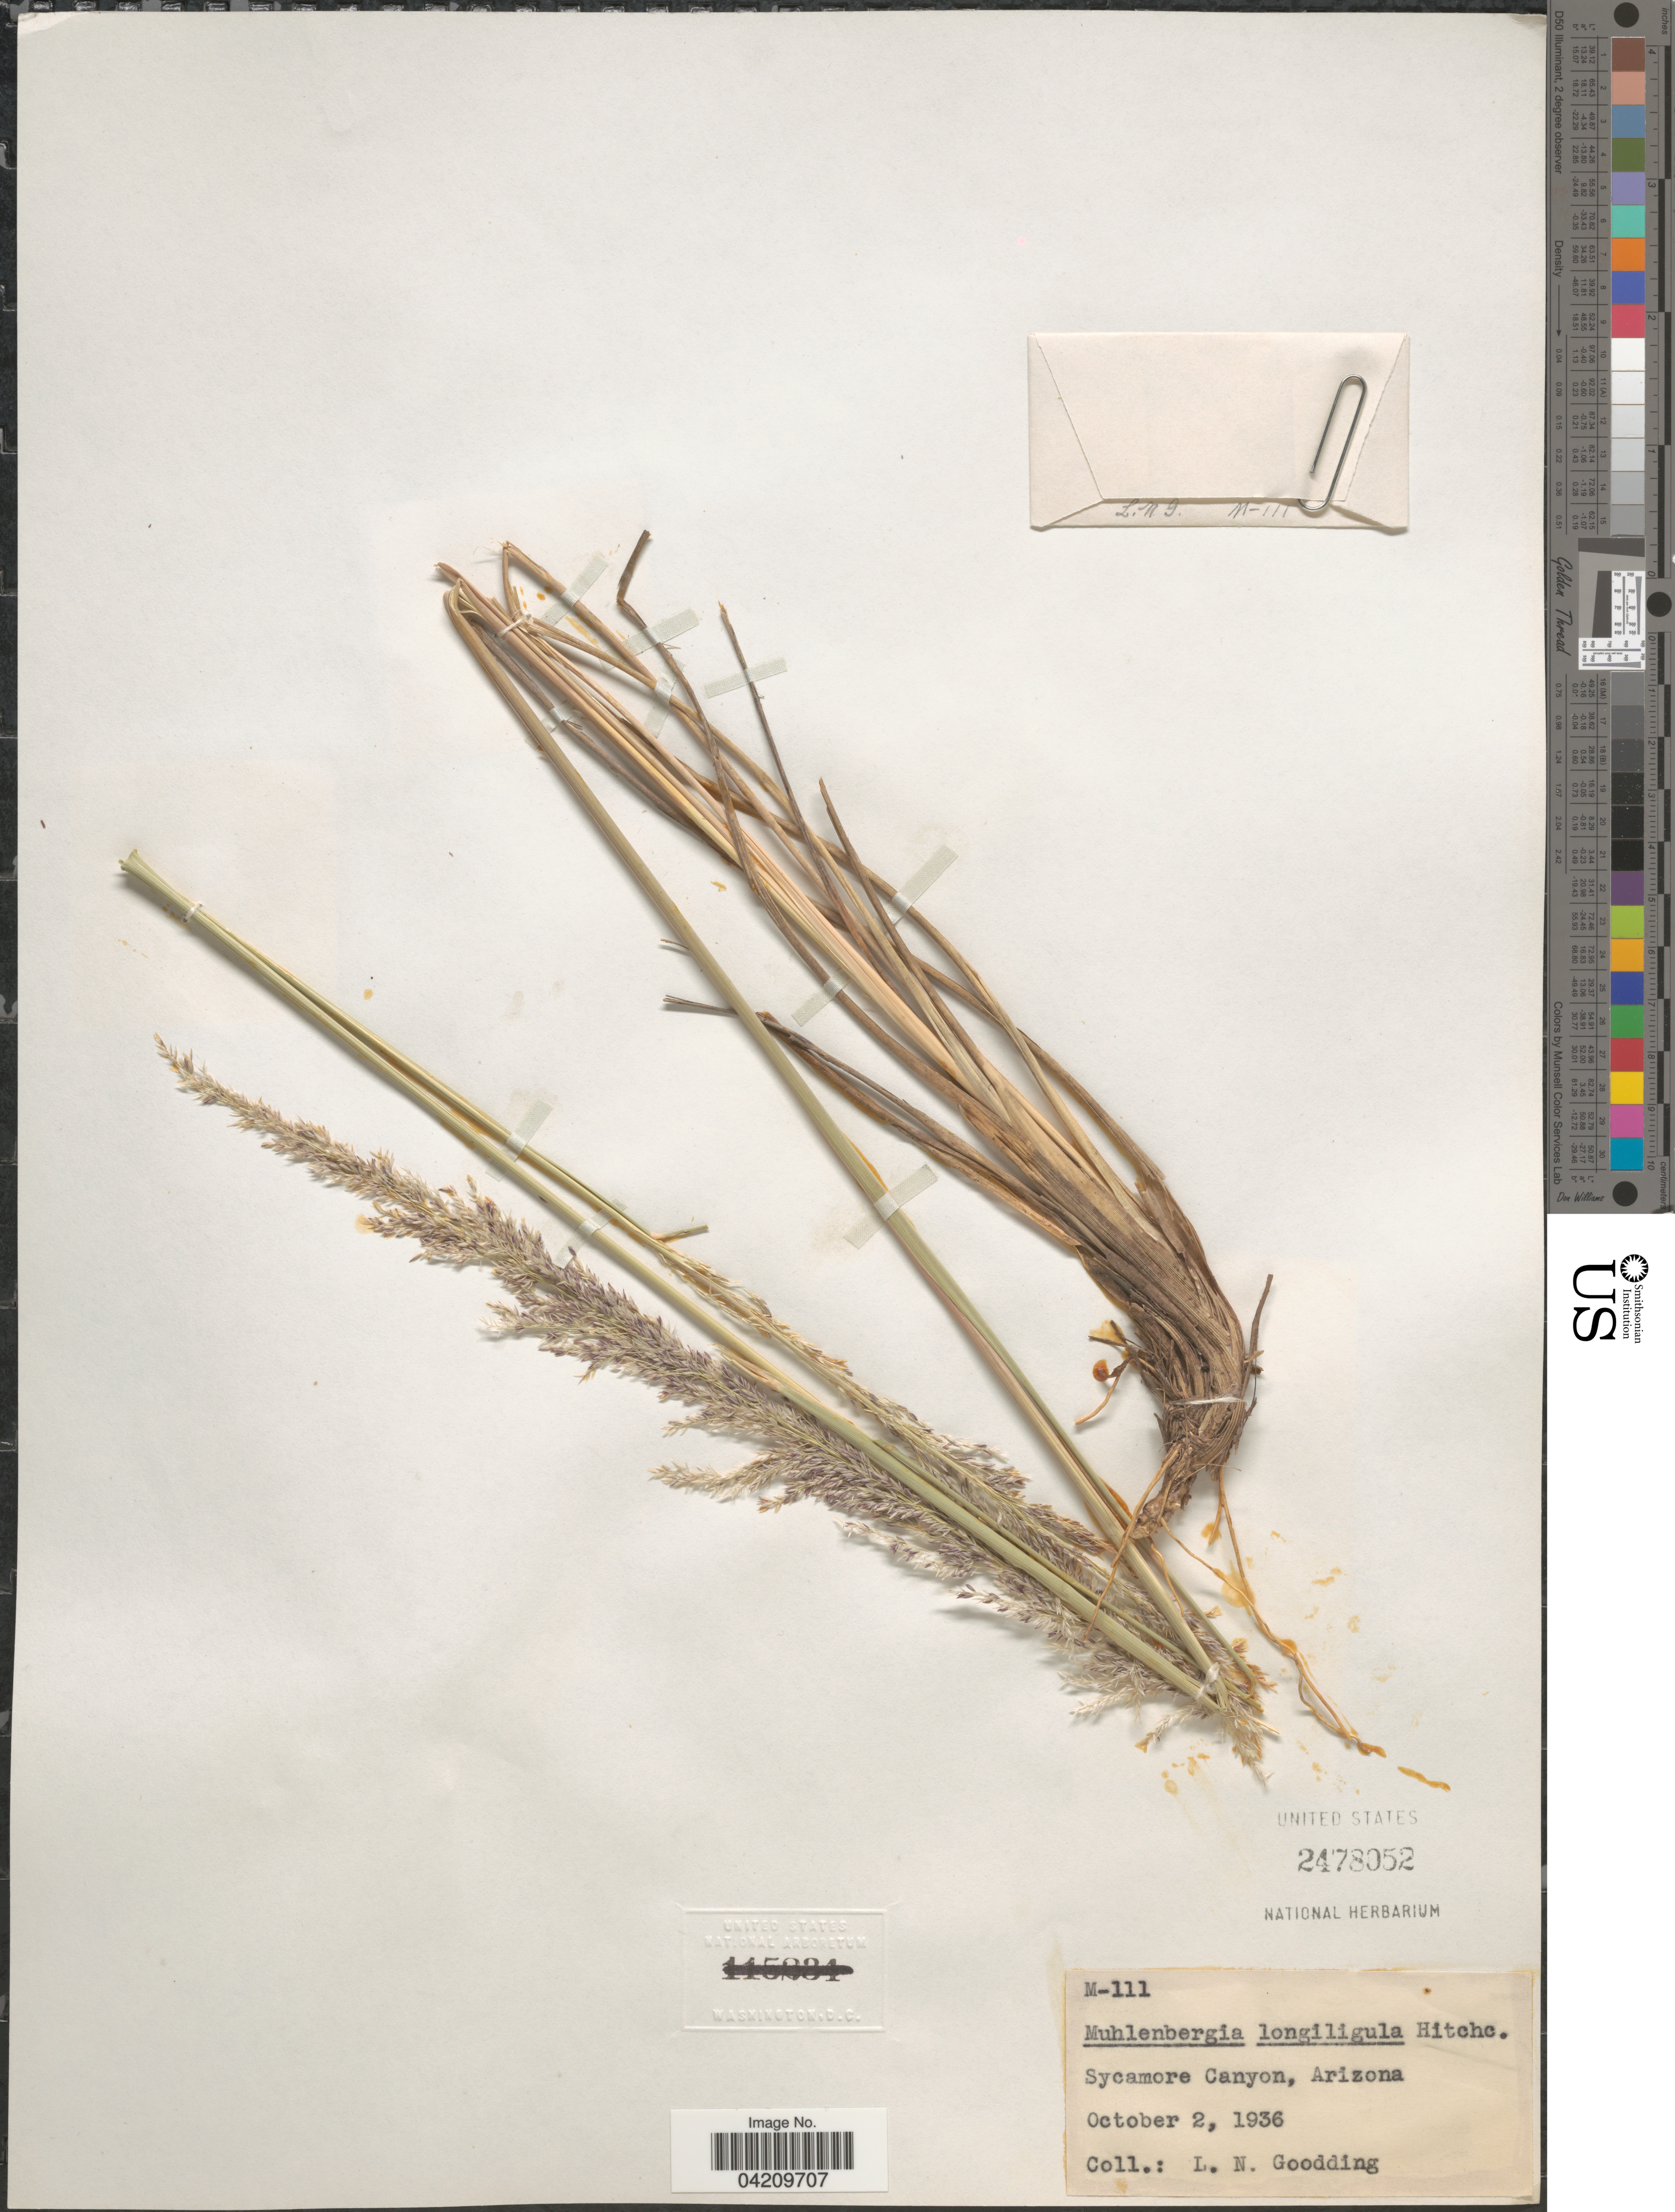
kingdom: Plantae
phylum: Tracheophyta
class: Liliopsida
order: Poales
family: Poaceae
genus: Muhlenbergia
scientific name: Muhlenbergia longiligula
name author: Hitchc.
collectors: L. N. Goodding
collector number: M-111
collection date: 1936-10-02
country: United States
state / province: Arizona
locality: Sycamore Canyon.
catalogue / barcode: US 2478052